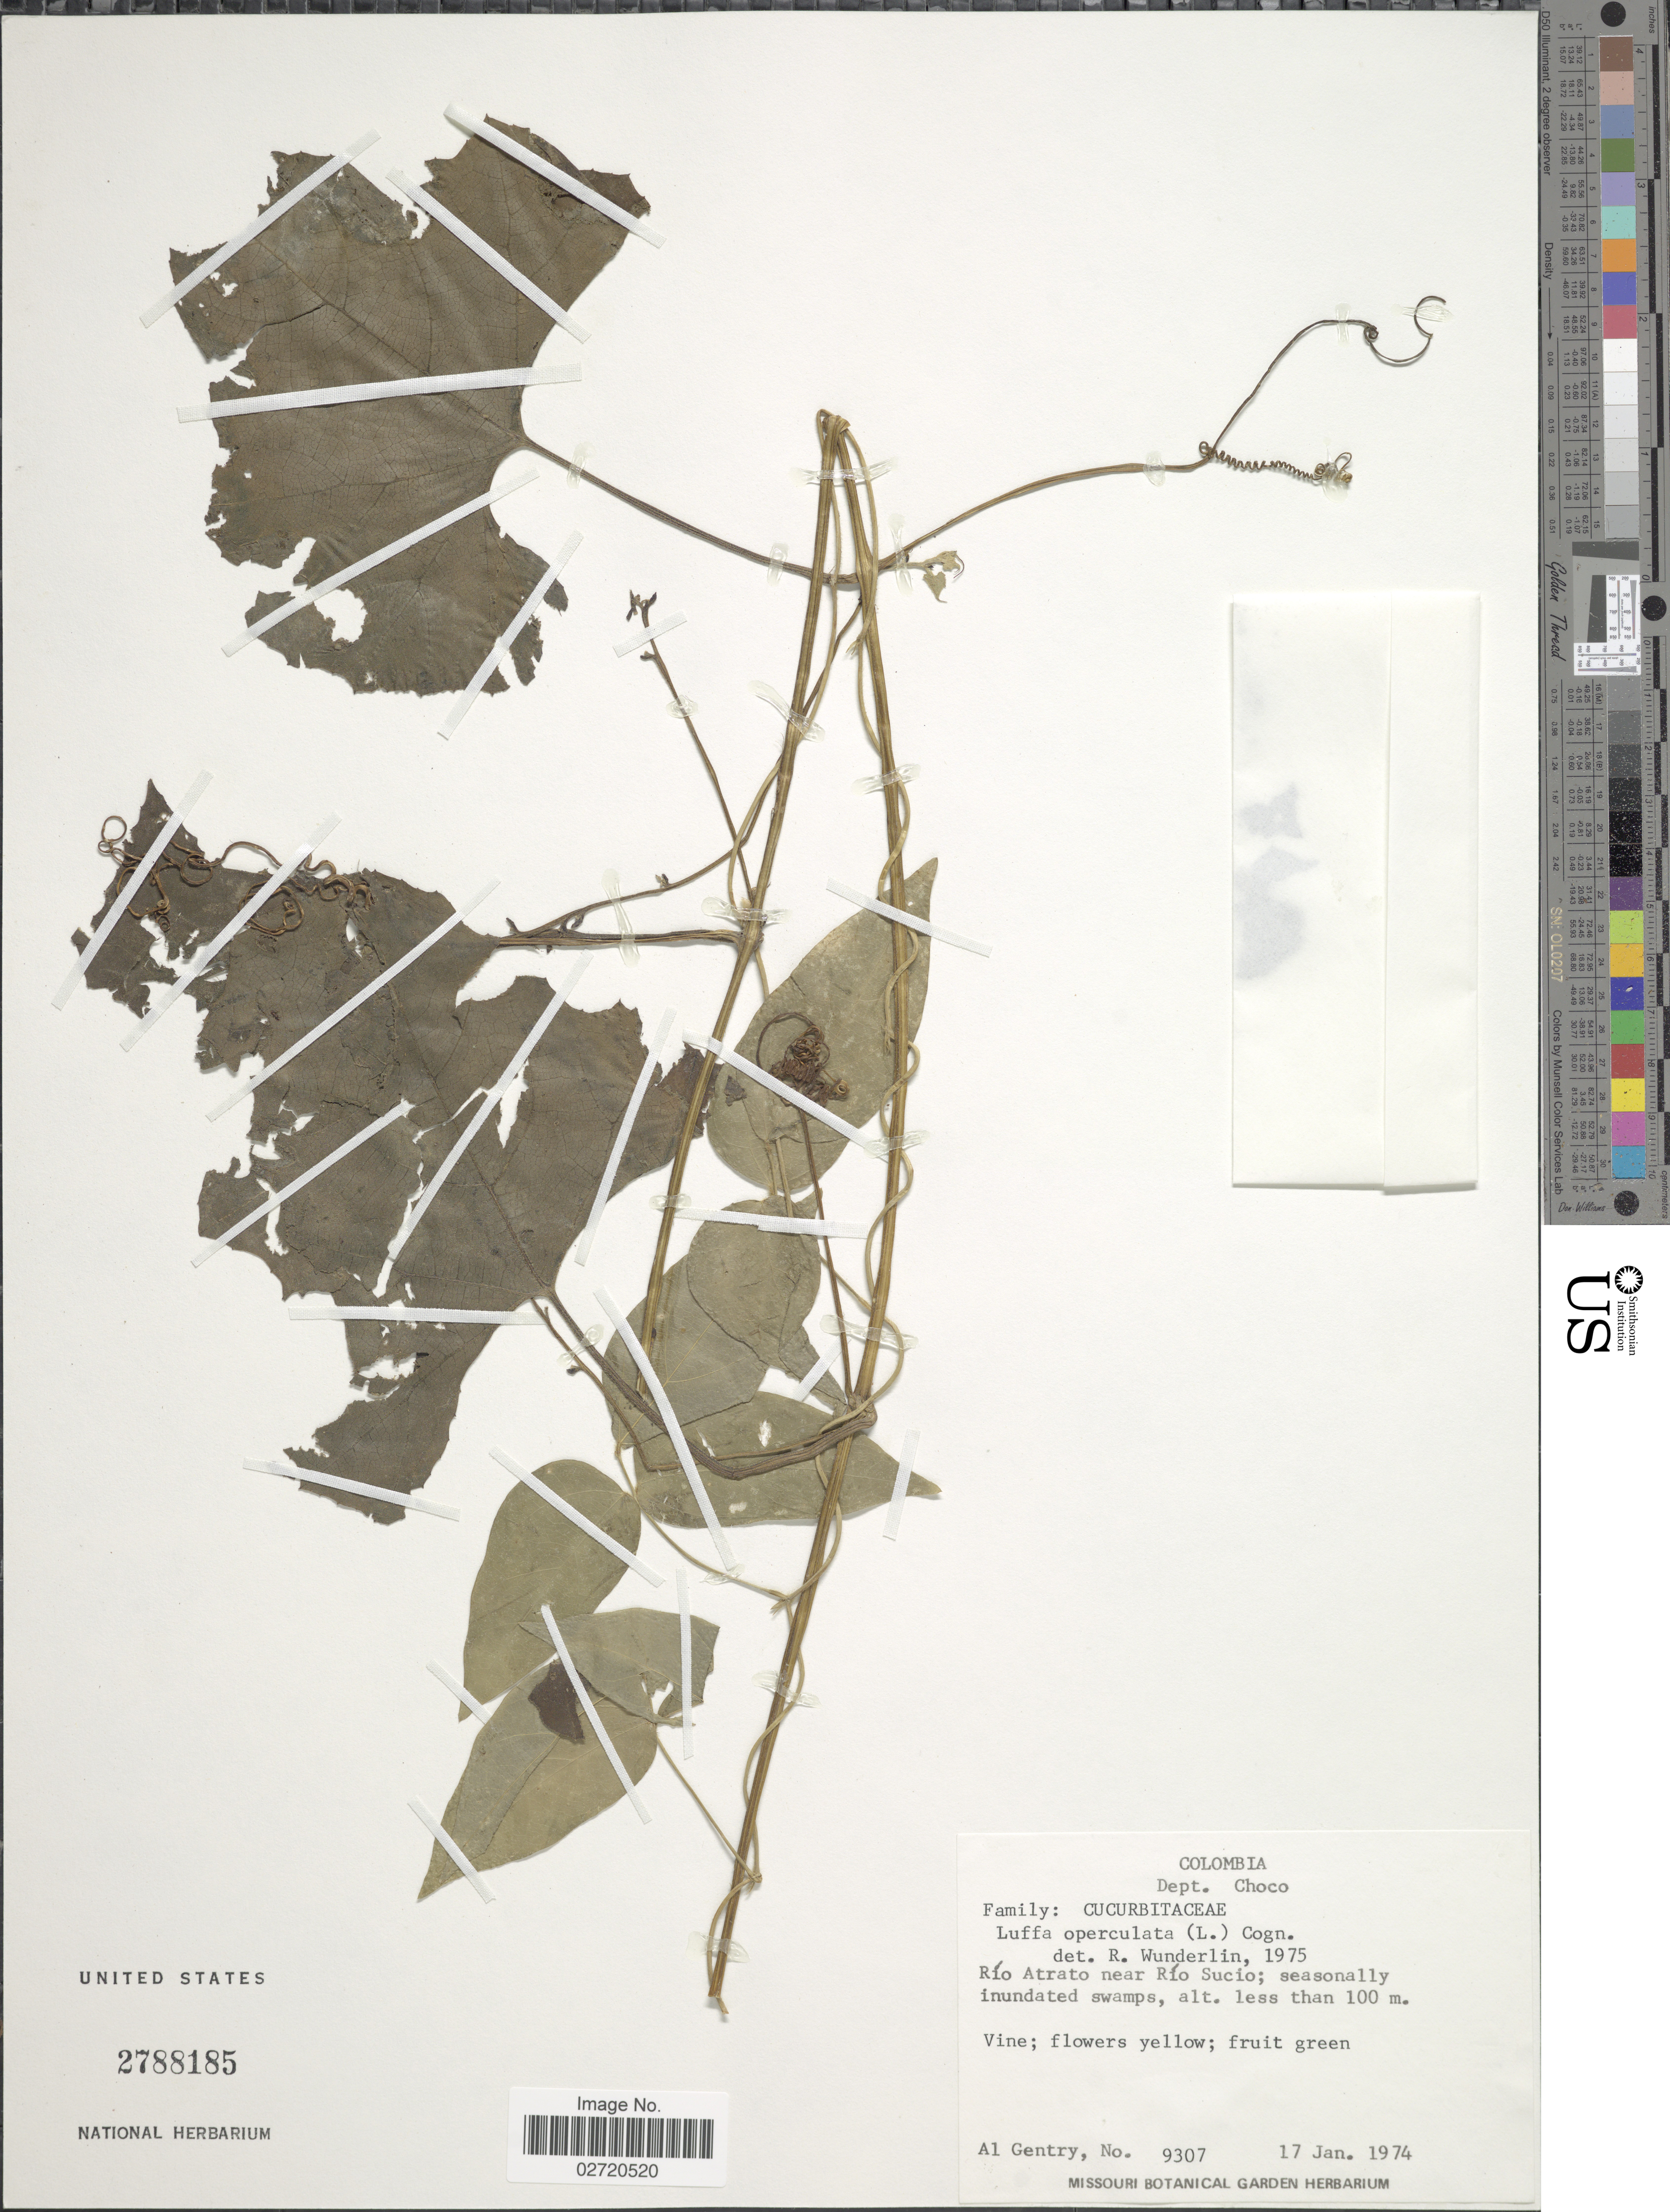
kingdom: Plantae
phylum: Tracheophyta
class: Magnoliopsida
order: Cucurbitales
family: Cucurbitaceae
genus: Luffa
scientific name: Luffa operculata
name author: (L.) Cogn.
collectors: A. H. Gentry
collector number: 9307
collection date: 1974-01-17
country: Colombia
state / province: Chocó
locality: Dept. Choco. Rio Atrato near Rio Sucio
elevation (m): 100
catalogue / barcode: US 2788185